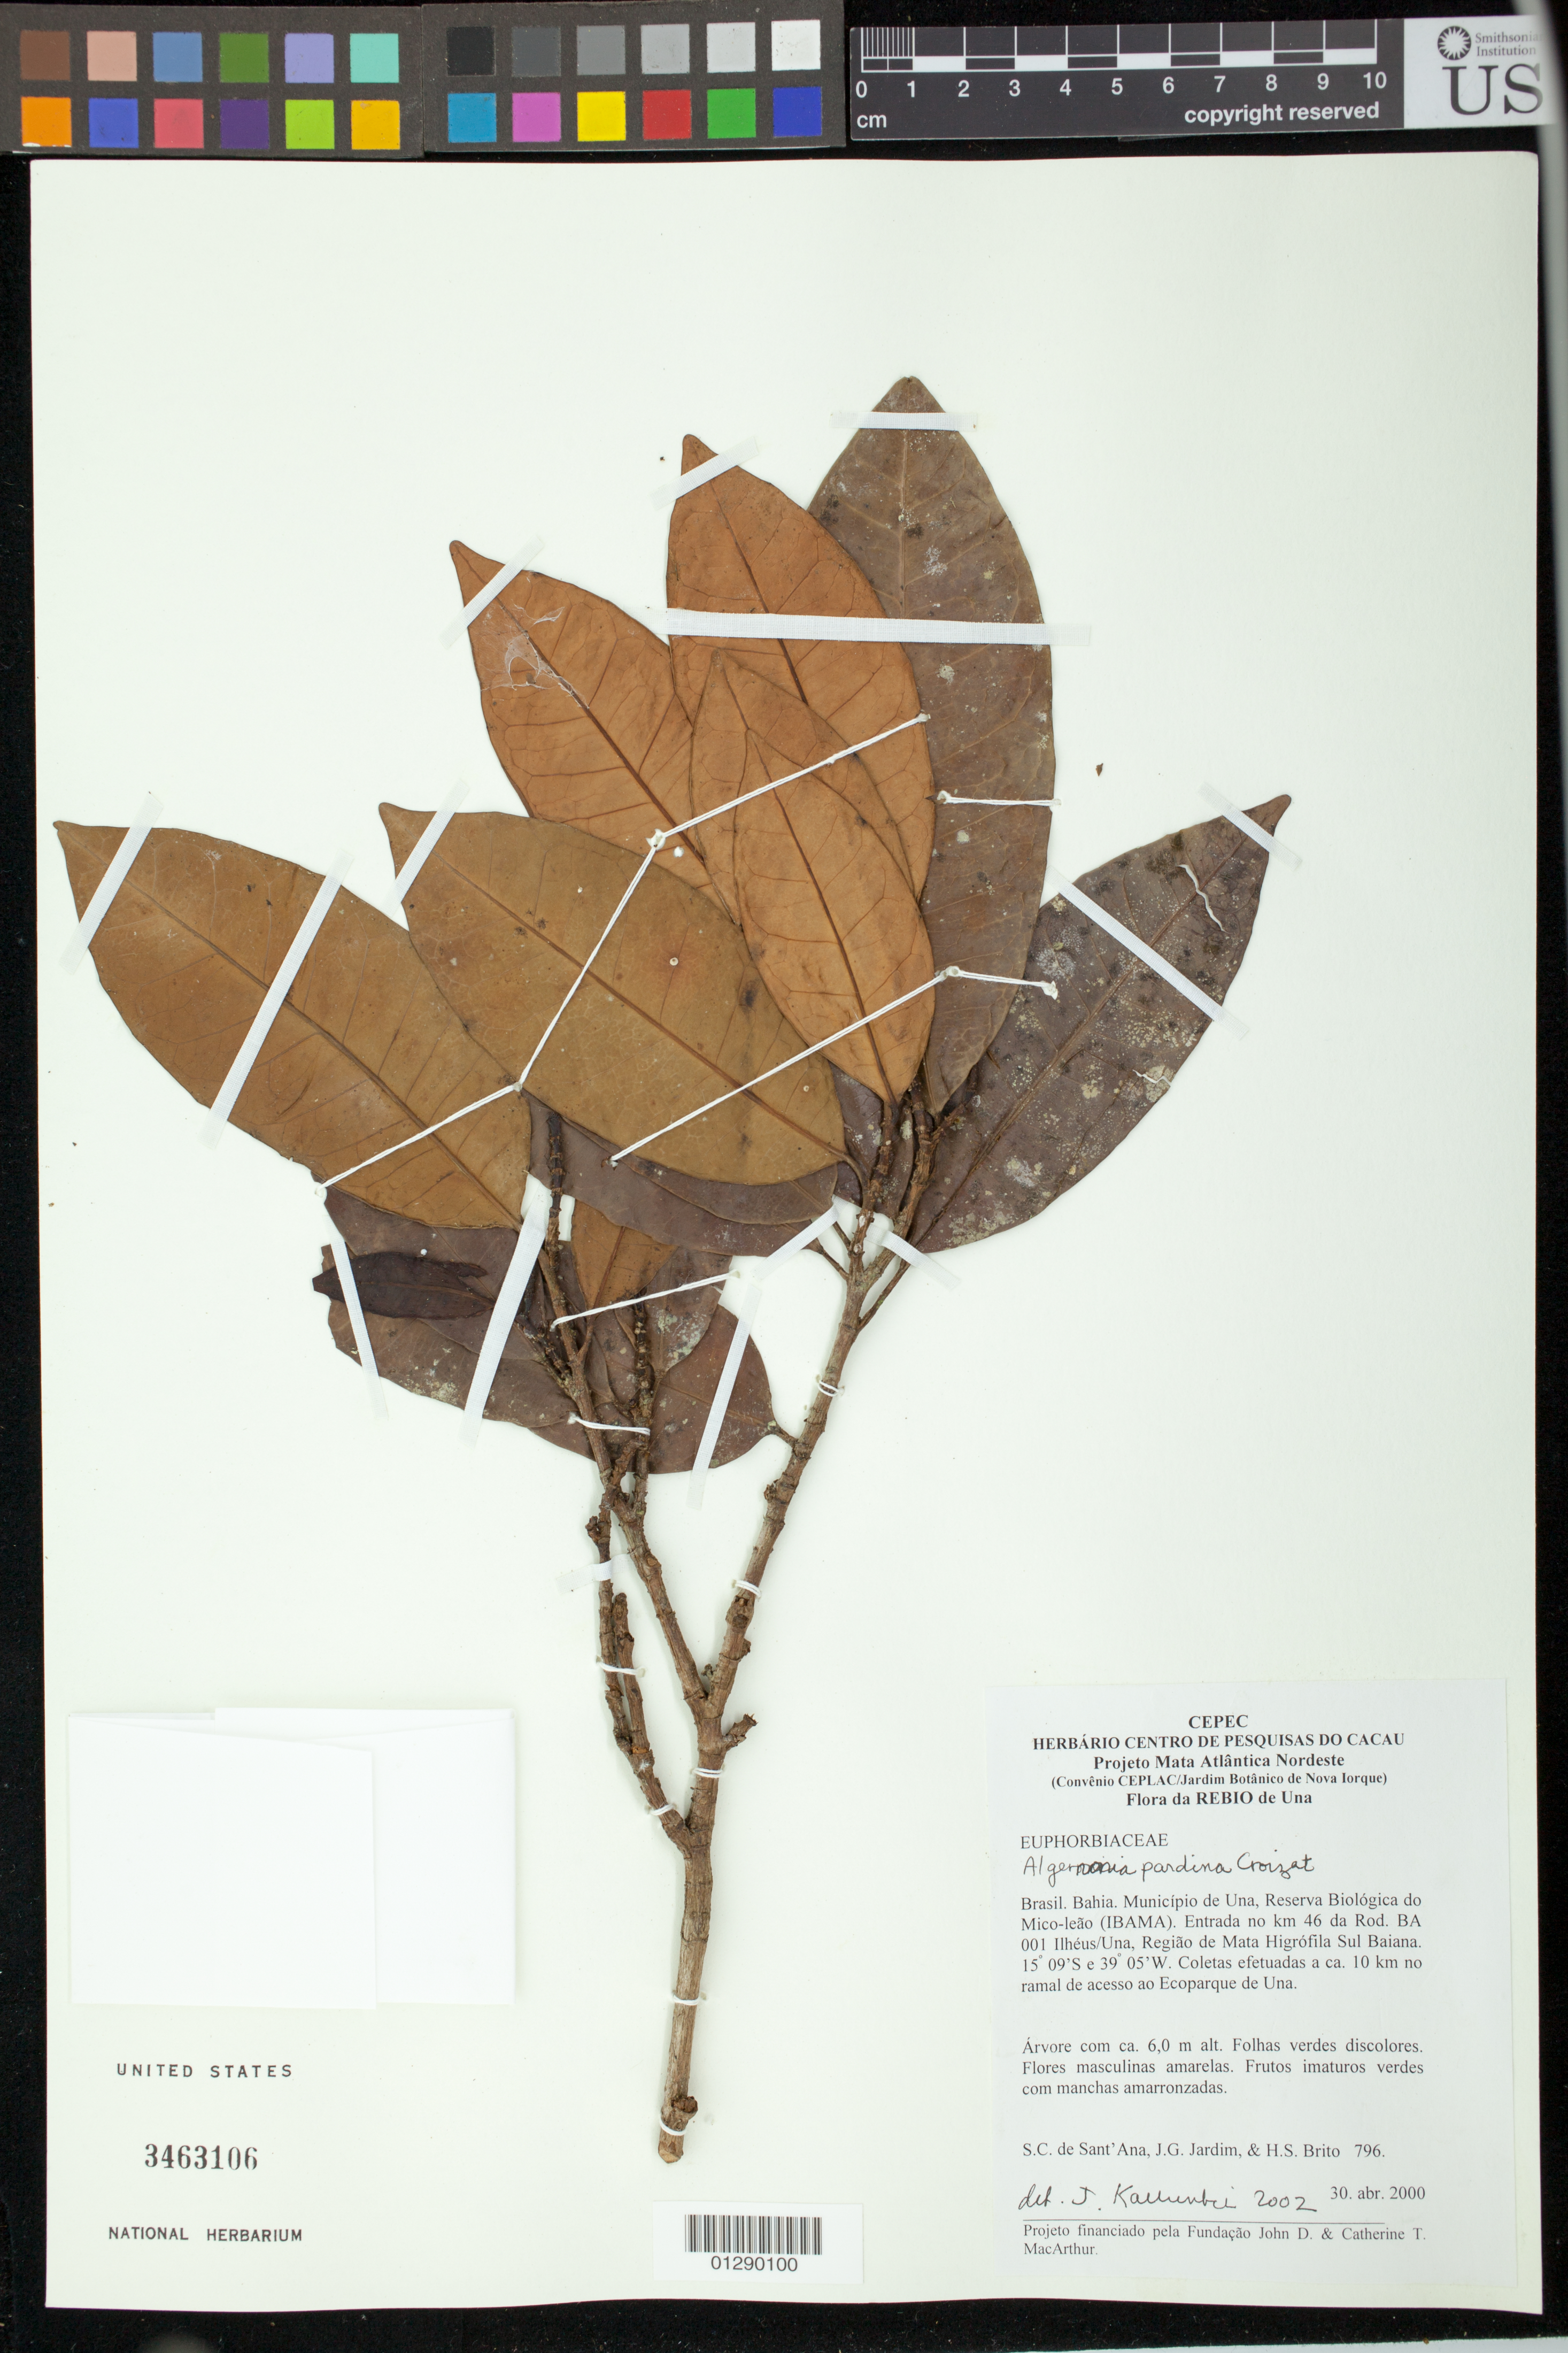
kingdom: Plantae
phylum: Tracheophyta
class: Magnoliopsida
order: Malpighiales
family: Euphorbiaceae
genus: Algernonia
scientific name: Algernonia pardina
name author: Croizat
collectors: J. Jardim, H. S. Brito & S. C. Sant'Ana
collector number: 796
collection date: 2000-04-30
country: Brazil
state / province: Bahia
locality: Municipio de Una, Reserva Biologica do Mico-leao (IBAMA). Entrada no km 46 da Rod. BA 001 Ilheus/ Una, Regiao de Mata Higrofila Sul Baiana.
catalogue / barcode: US 3463106